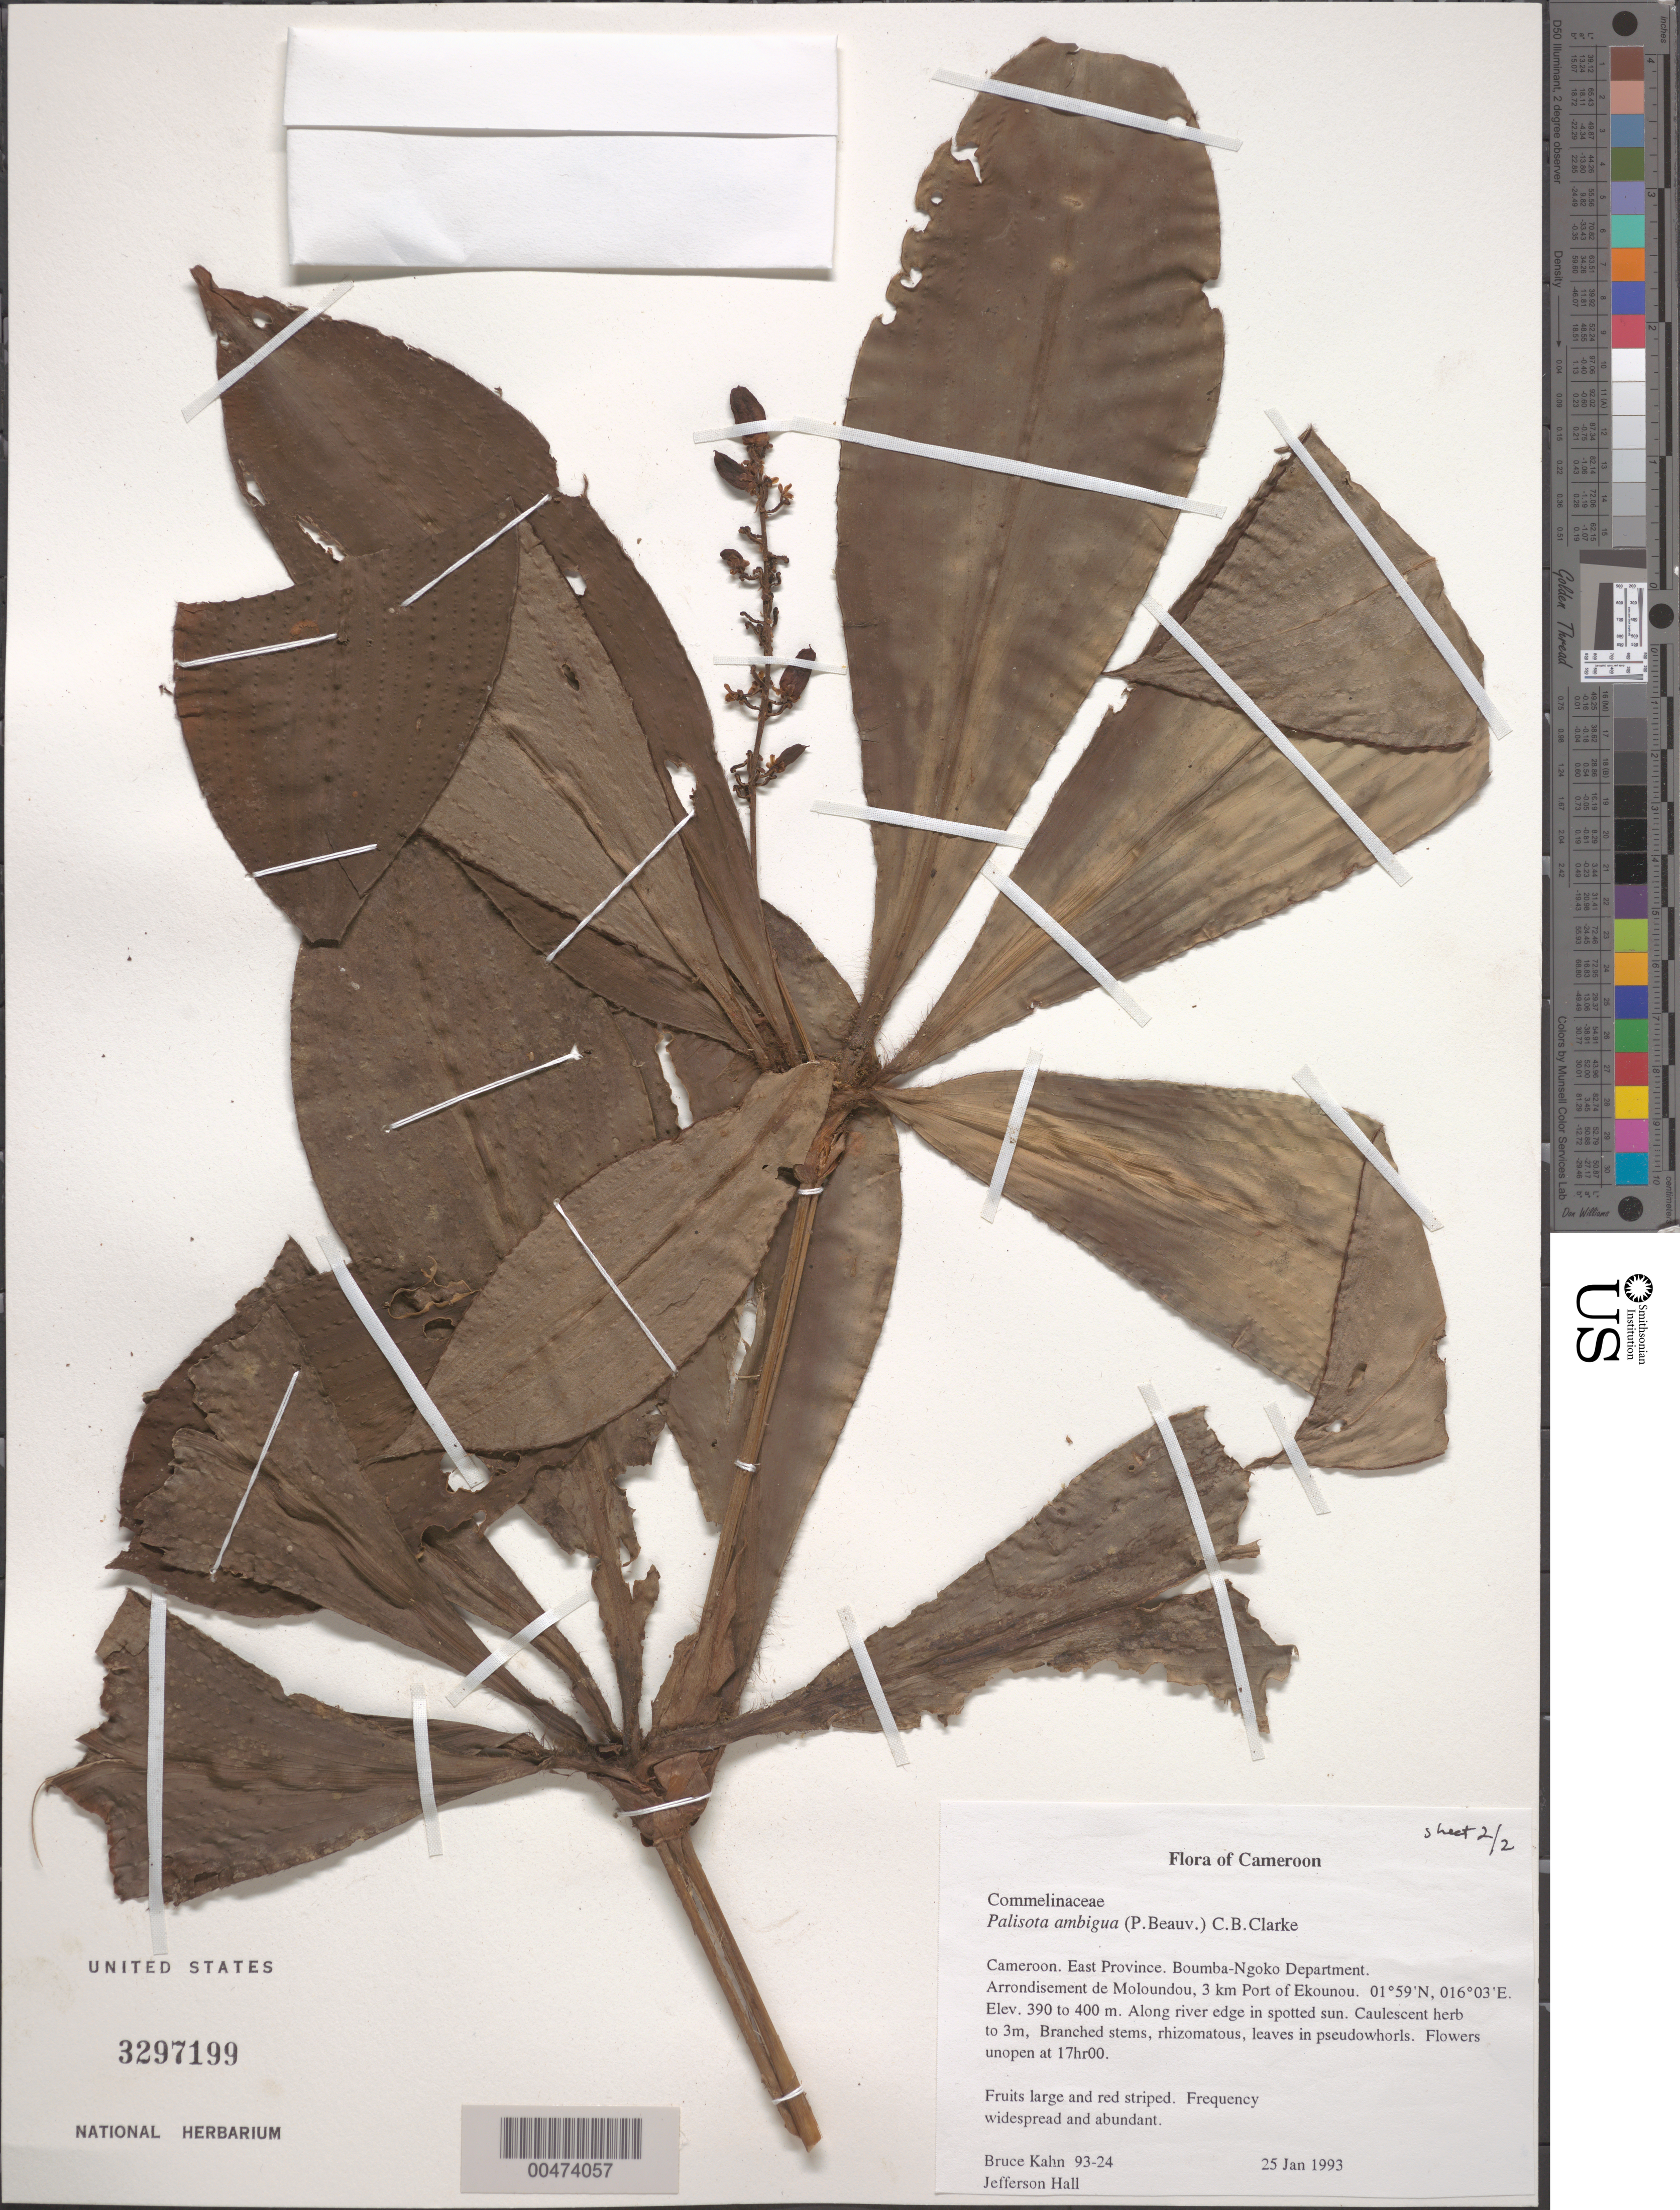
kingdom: Plantae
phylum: Tracheophyta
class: Liliopsida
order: Commelinales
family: Commelinaceae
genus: Palisota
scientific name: Palisota ambigua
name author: (P. Beauv.) C.B. Clarke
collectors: B. Kahn & J. Hall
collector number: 93-24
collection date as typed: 25 Jan 1993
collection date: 1993-01-25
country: Cameroon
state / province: Est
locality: Boumba-ngoko, moloundou arrondissement, lipondji, ekounou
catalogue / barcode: US 3297199